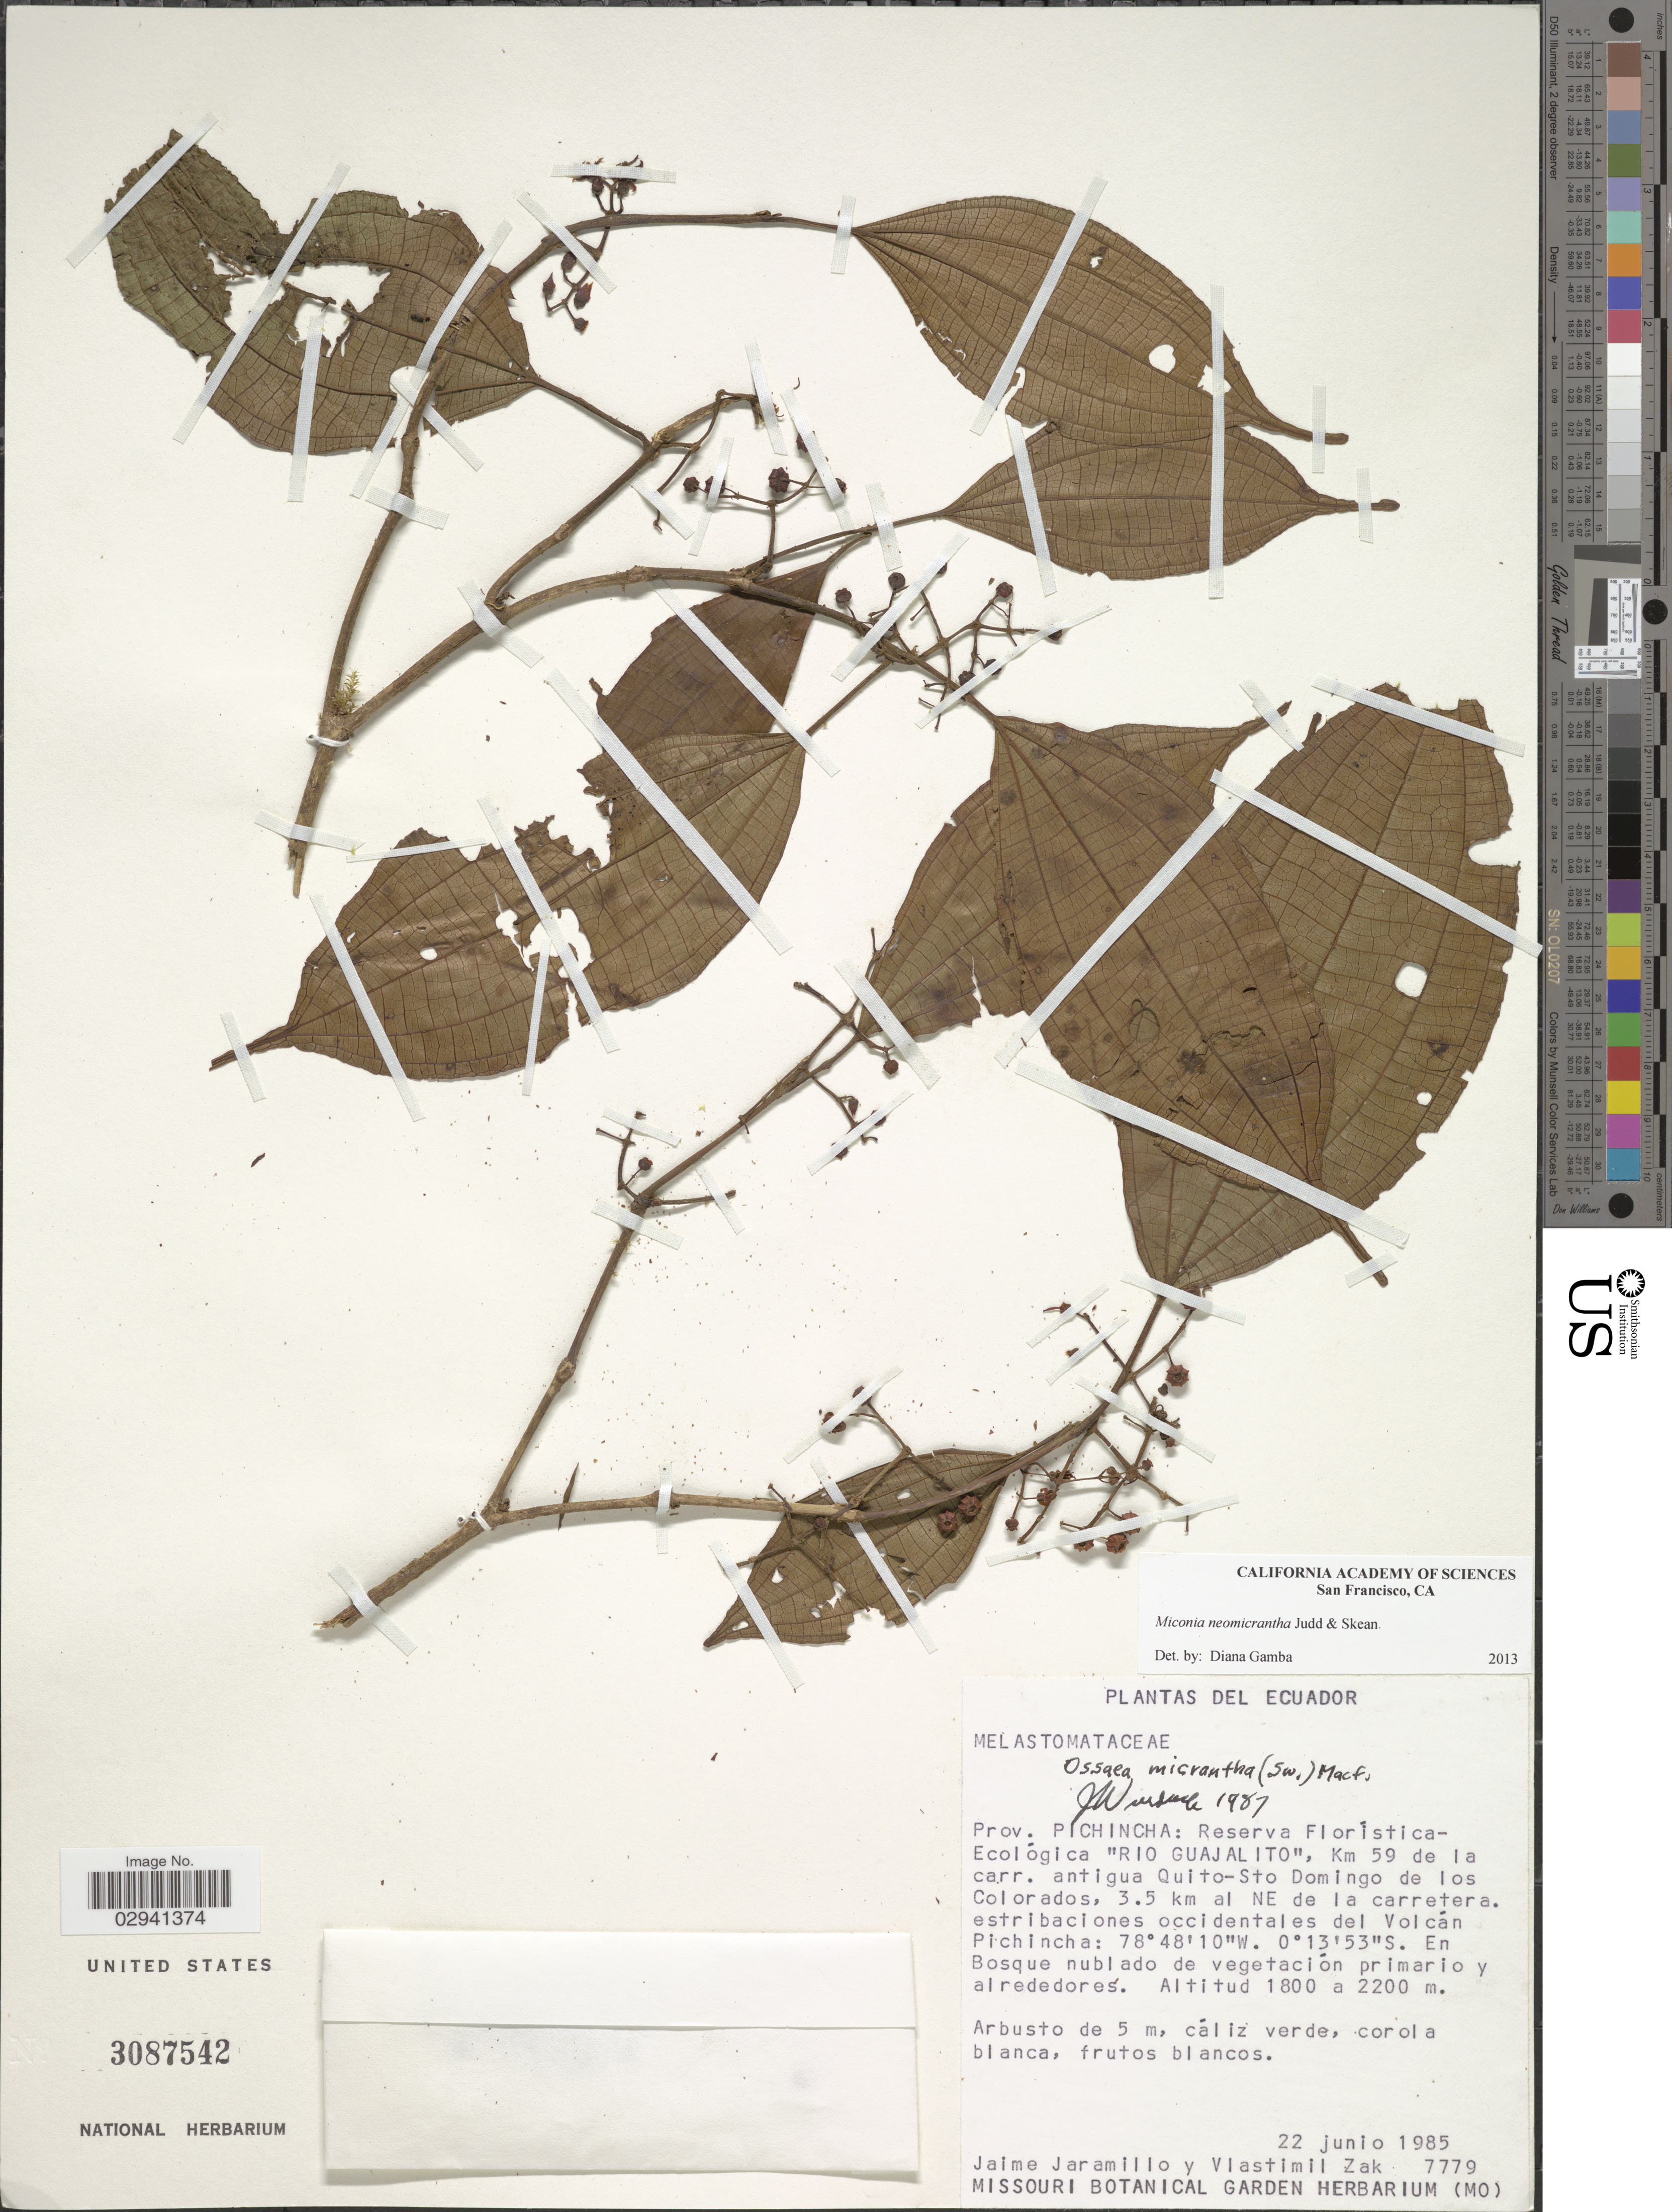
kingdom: Plantae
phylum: Tracheophyta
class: Magnoliopsida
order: Myrtales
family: Melastomataceae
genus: Miconia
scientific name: Miconia neomicrantha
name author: Judd & Skean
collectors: J. Jaramillo & V. Zak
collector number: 7779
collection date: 1985-06-22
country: Ecuador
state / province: Pichincha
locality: Reserva Florística-Ecológica "Rio Guajalito", Km 59 de la carr. antigua Quito-Sto Domingo de los Colorados, 3.5 km al NE de la carretera, estribaciones occidentales del Volcán Pichincha.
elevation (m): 1800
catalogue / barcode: US 3087542